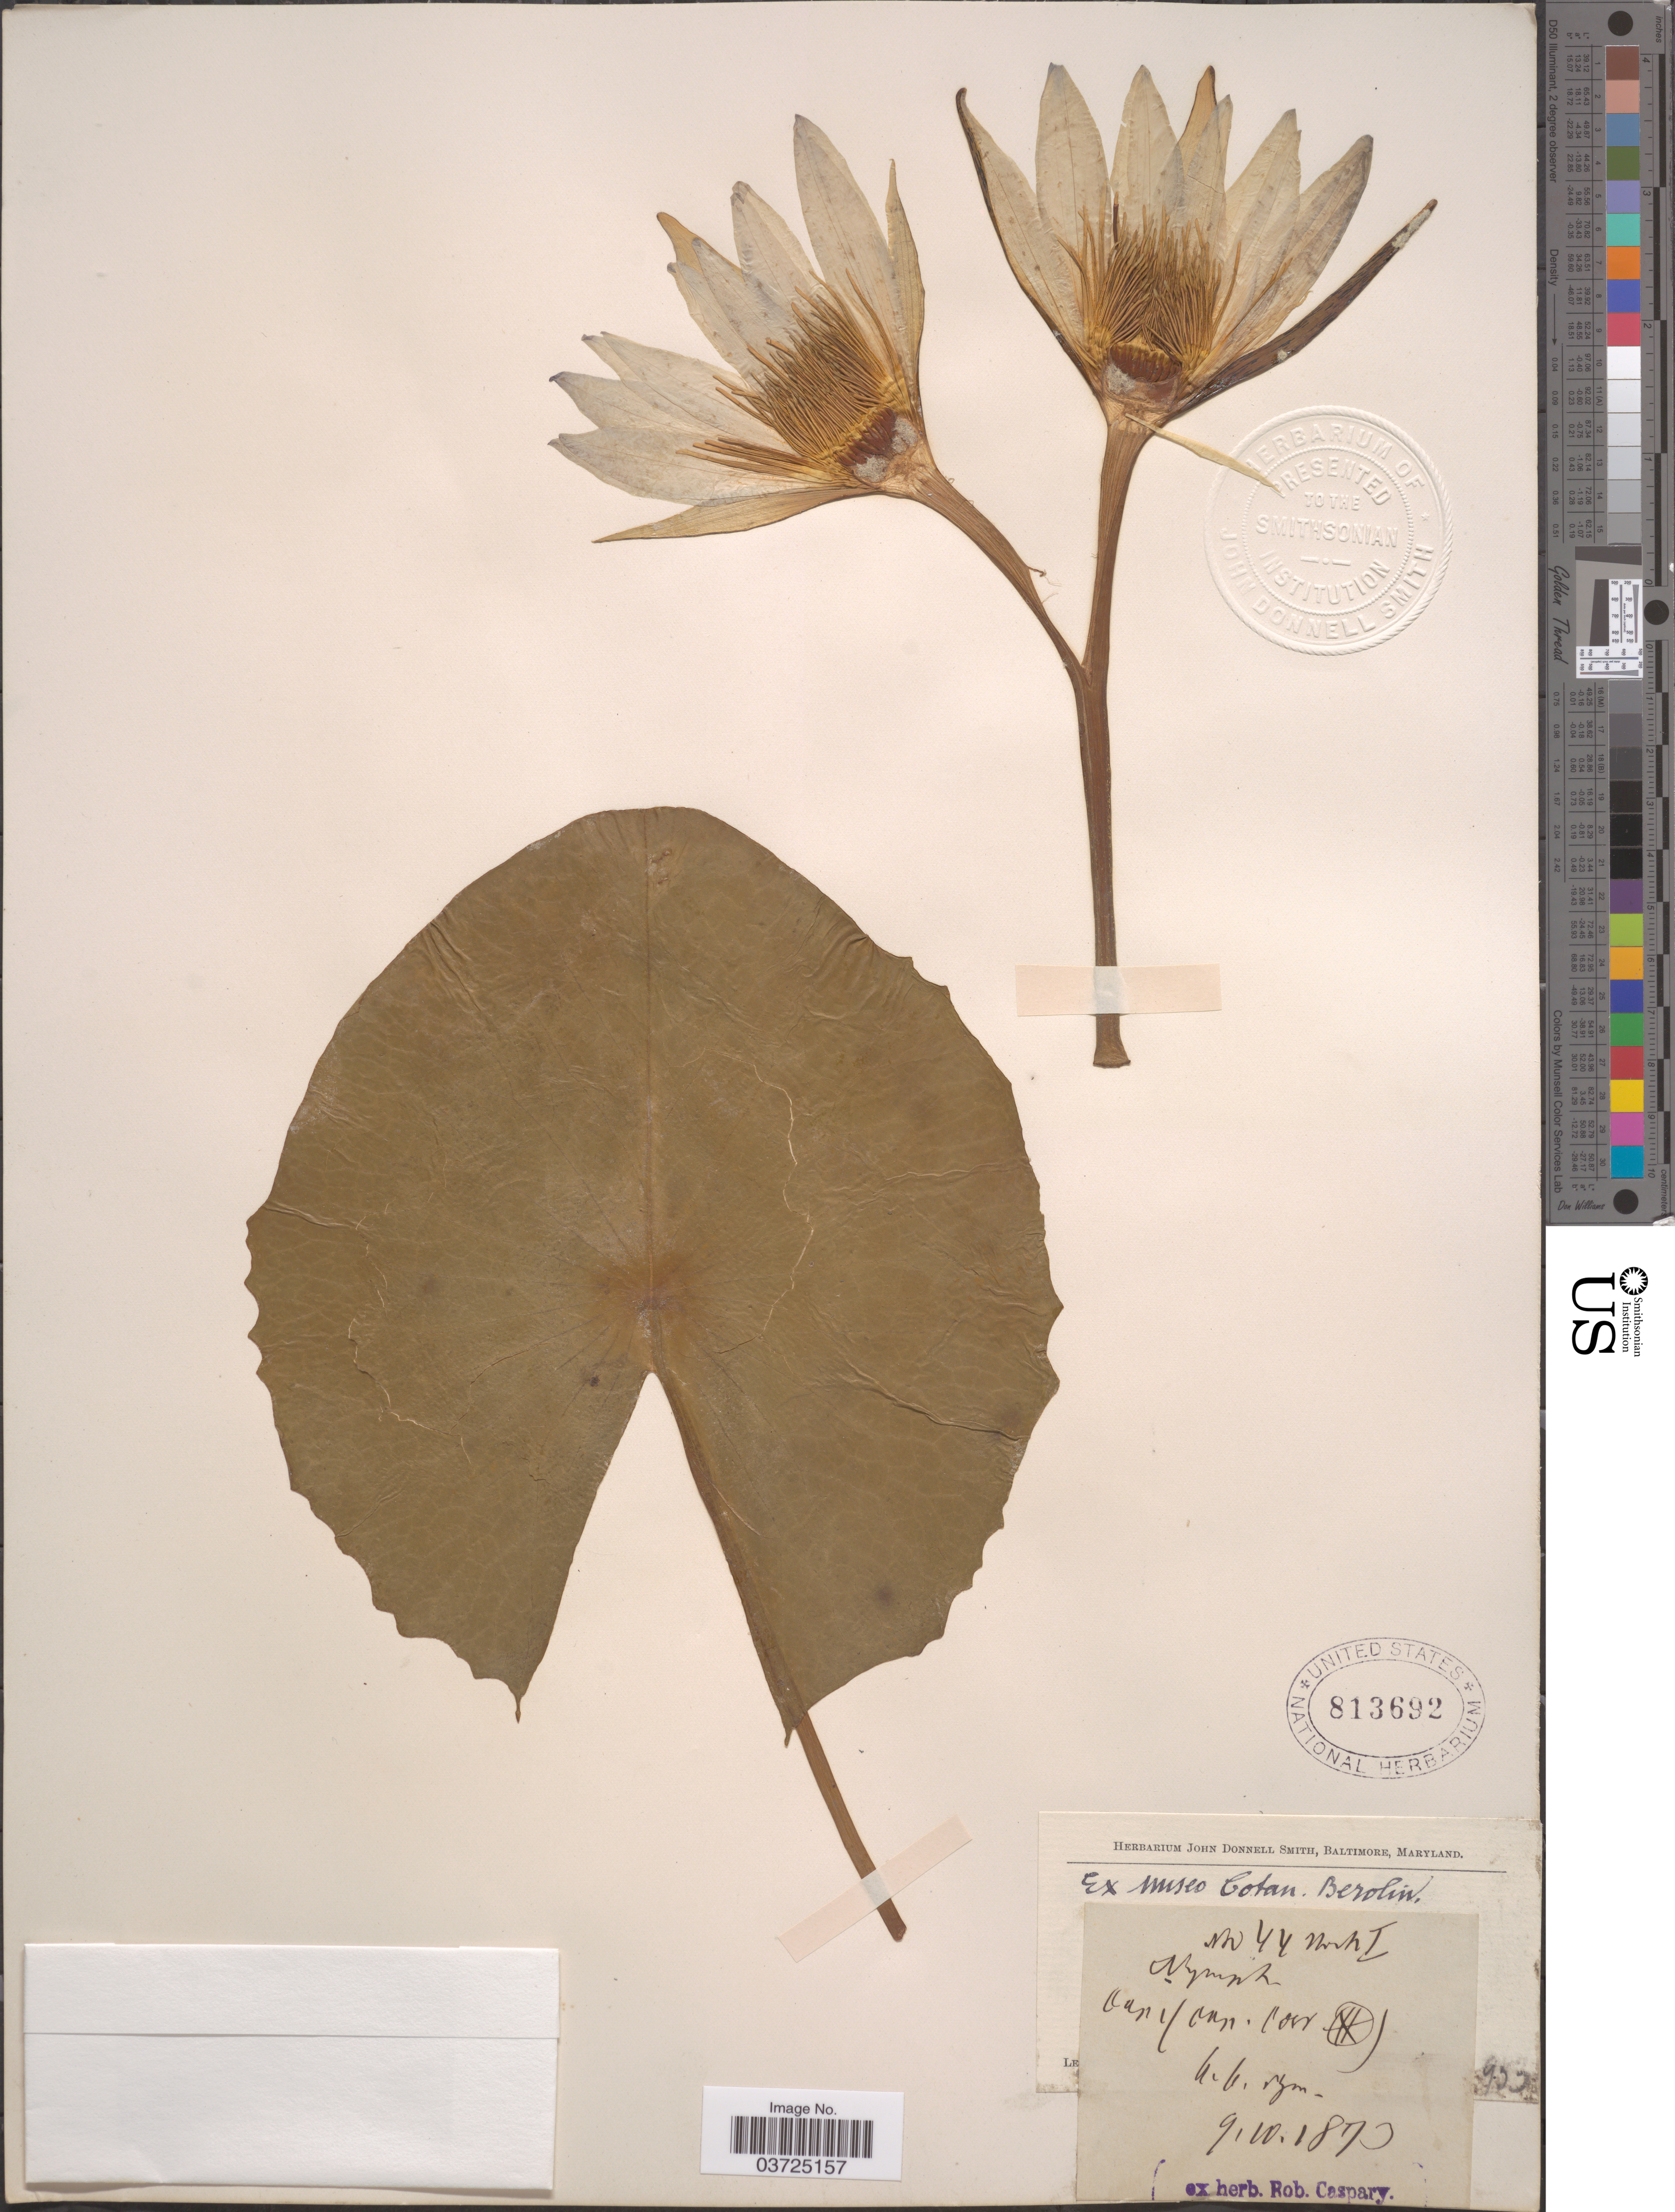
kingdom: Plantae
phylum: Tracheophyta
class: Magnoliopsida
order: Nymphaeales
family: Nymphaeaceae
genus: Nymphaea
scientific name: Nymphaea ampla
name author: (Salisb.) DC.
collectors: ex herb. Rob. Caspary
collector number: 44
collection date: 1873-10-09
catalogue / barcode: US 813692